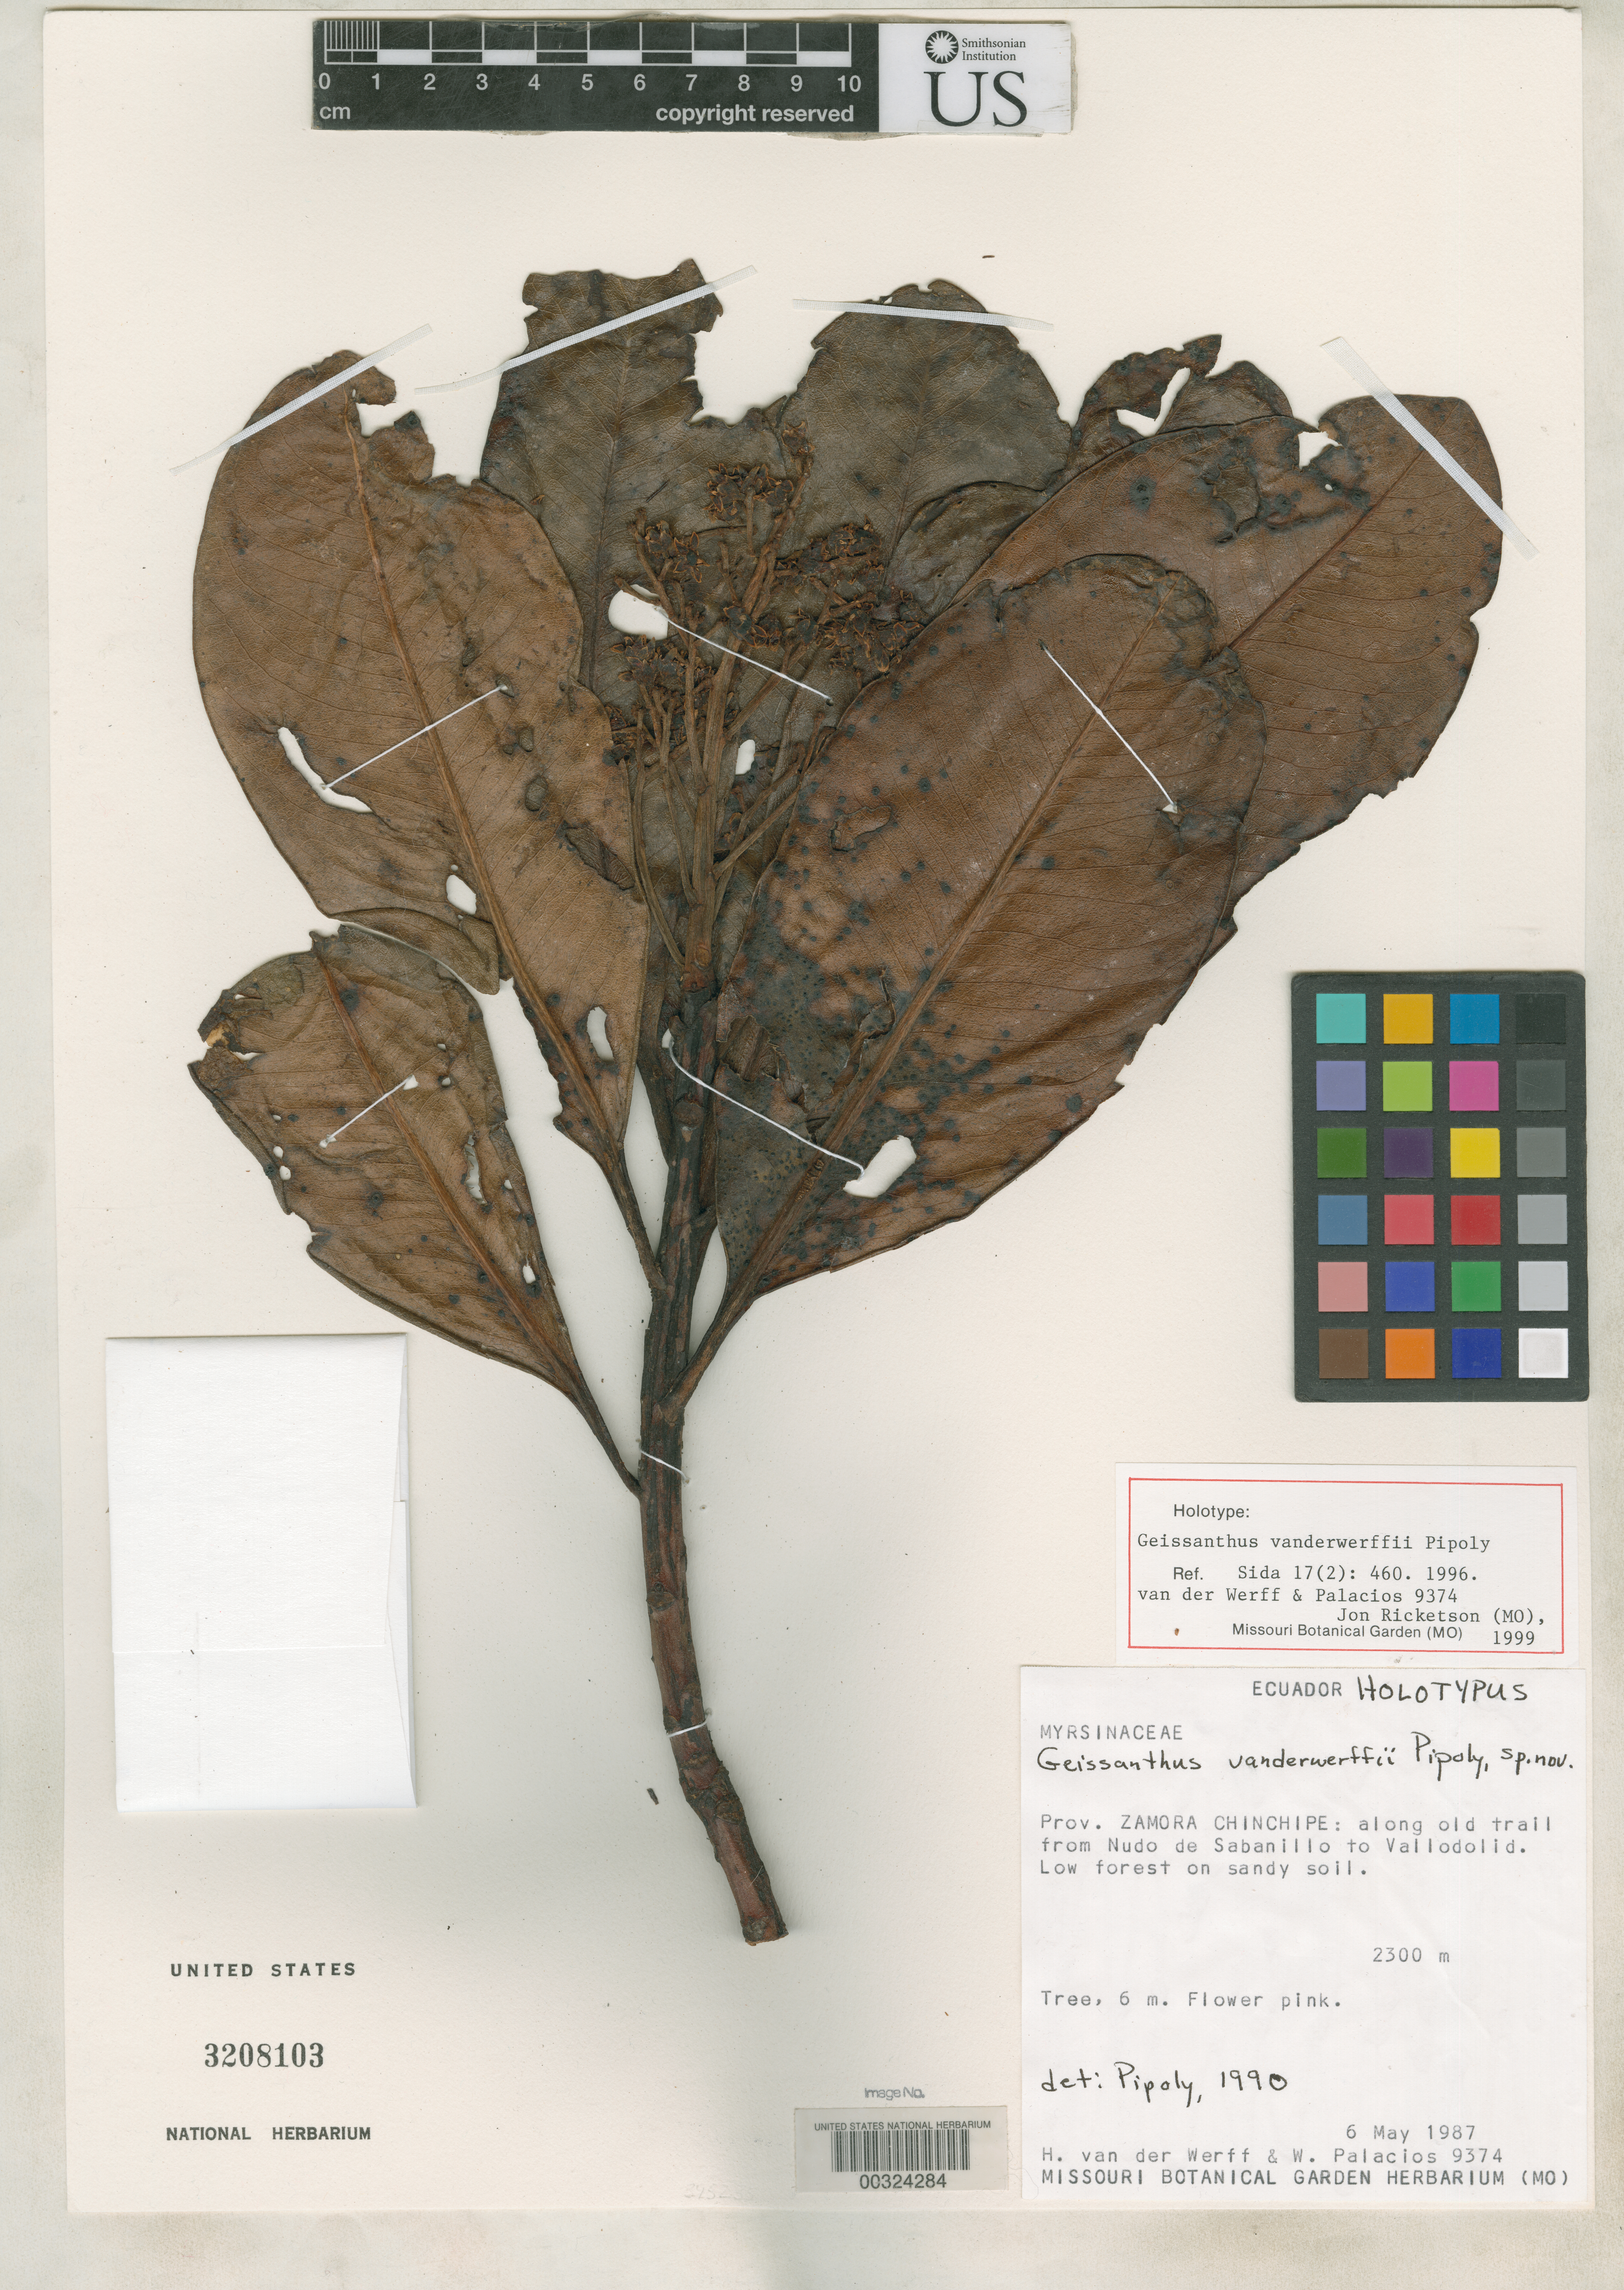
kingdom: Plantae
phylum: Tracheophyta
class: Magnoliopsida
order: Ericales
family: Primulaceae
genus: Geissanthus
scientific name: Geissanthus vanderwerffii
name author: Pipoly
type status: Holotype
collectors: H. van der Werff & W. Palacios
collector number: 9374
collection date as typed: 06 May 1987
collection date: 1987-05-06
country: Ecuador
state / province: Zamora-Chinchipe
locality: Along old Trail from Nudo de Sabanillo to Vallodolid.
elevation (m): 2300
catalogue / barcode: US 3208103